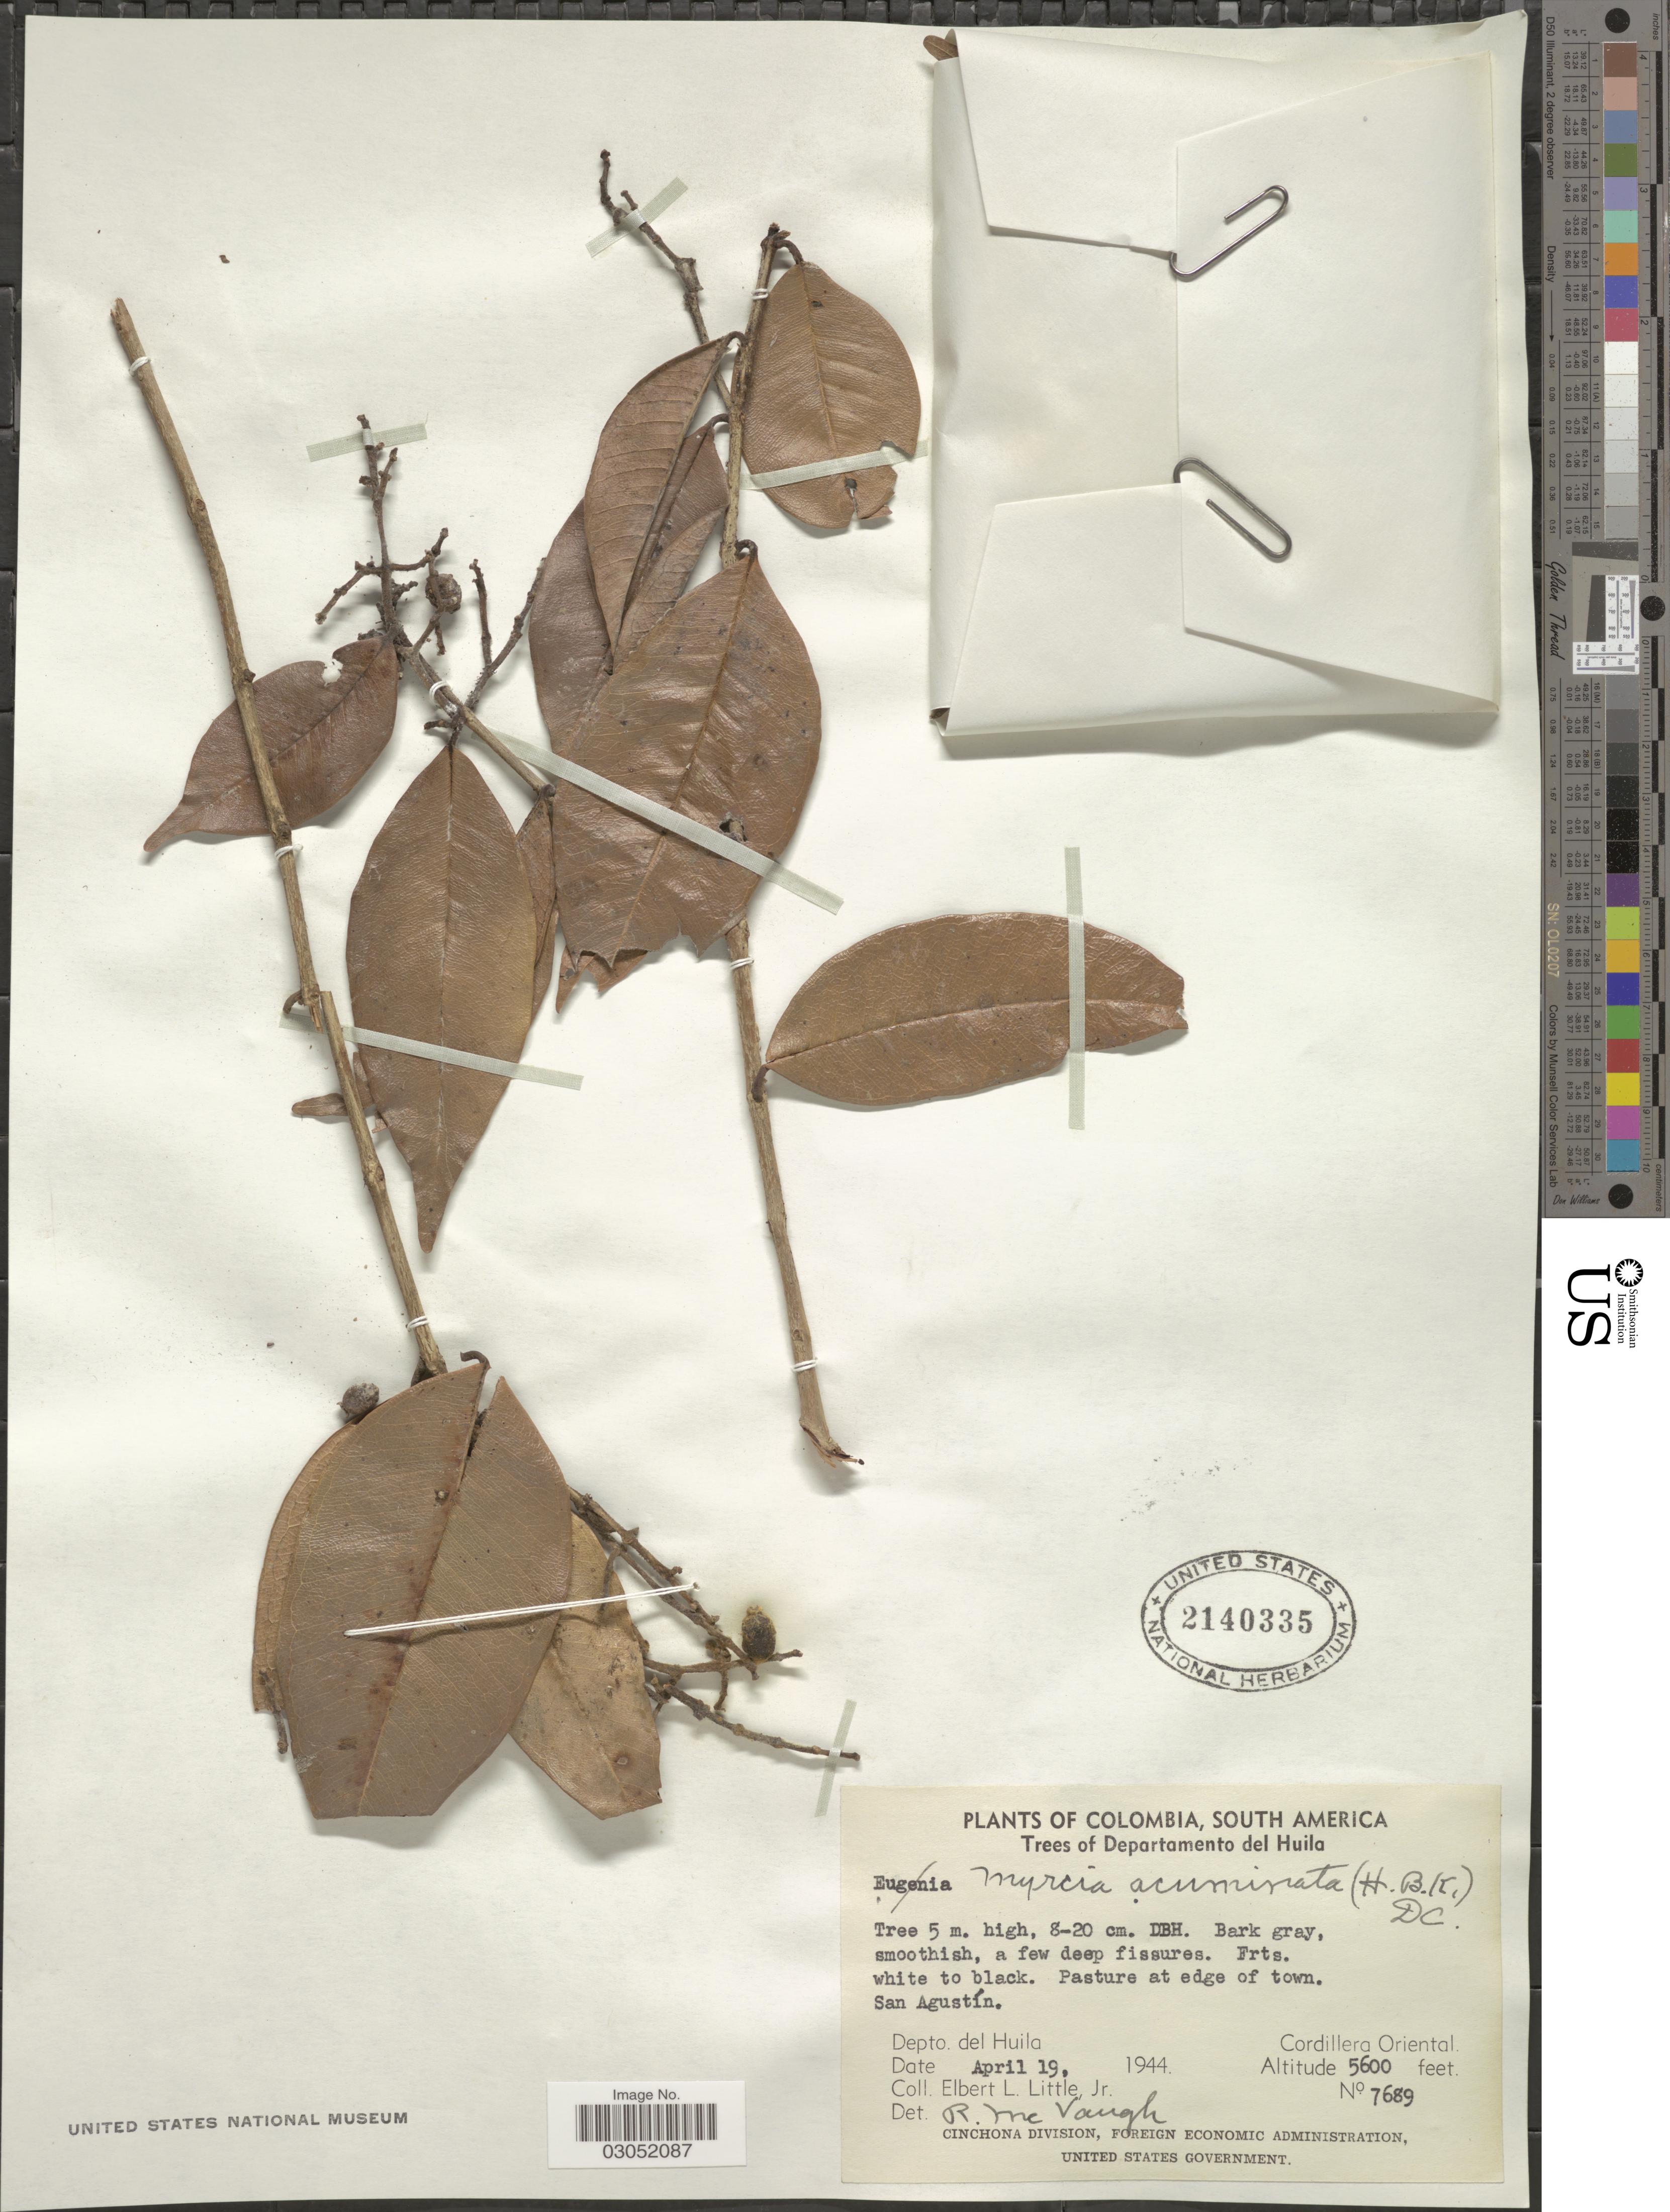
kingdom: Plantae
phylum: Tracheophyta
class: Magnoliopsida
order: Myrtales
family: Myrtaceae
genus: Myrcia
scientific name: Myrcia acuminata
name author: (Kunth) DC.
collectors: E. L. Little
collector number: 7689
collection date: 1944-04-19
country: Colombia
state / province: Huila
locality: Departamento del Huila. Pasture at edge of town. San Agustín. Depto. del Huila. Cordillera Oriental.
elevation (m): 1707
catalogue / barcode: US 2140335